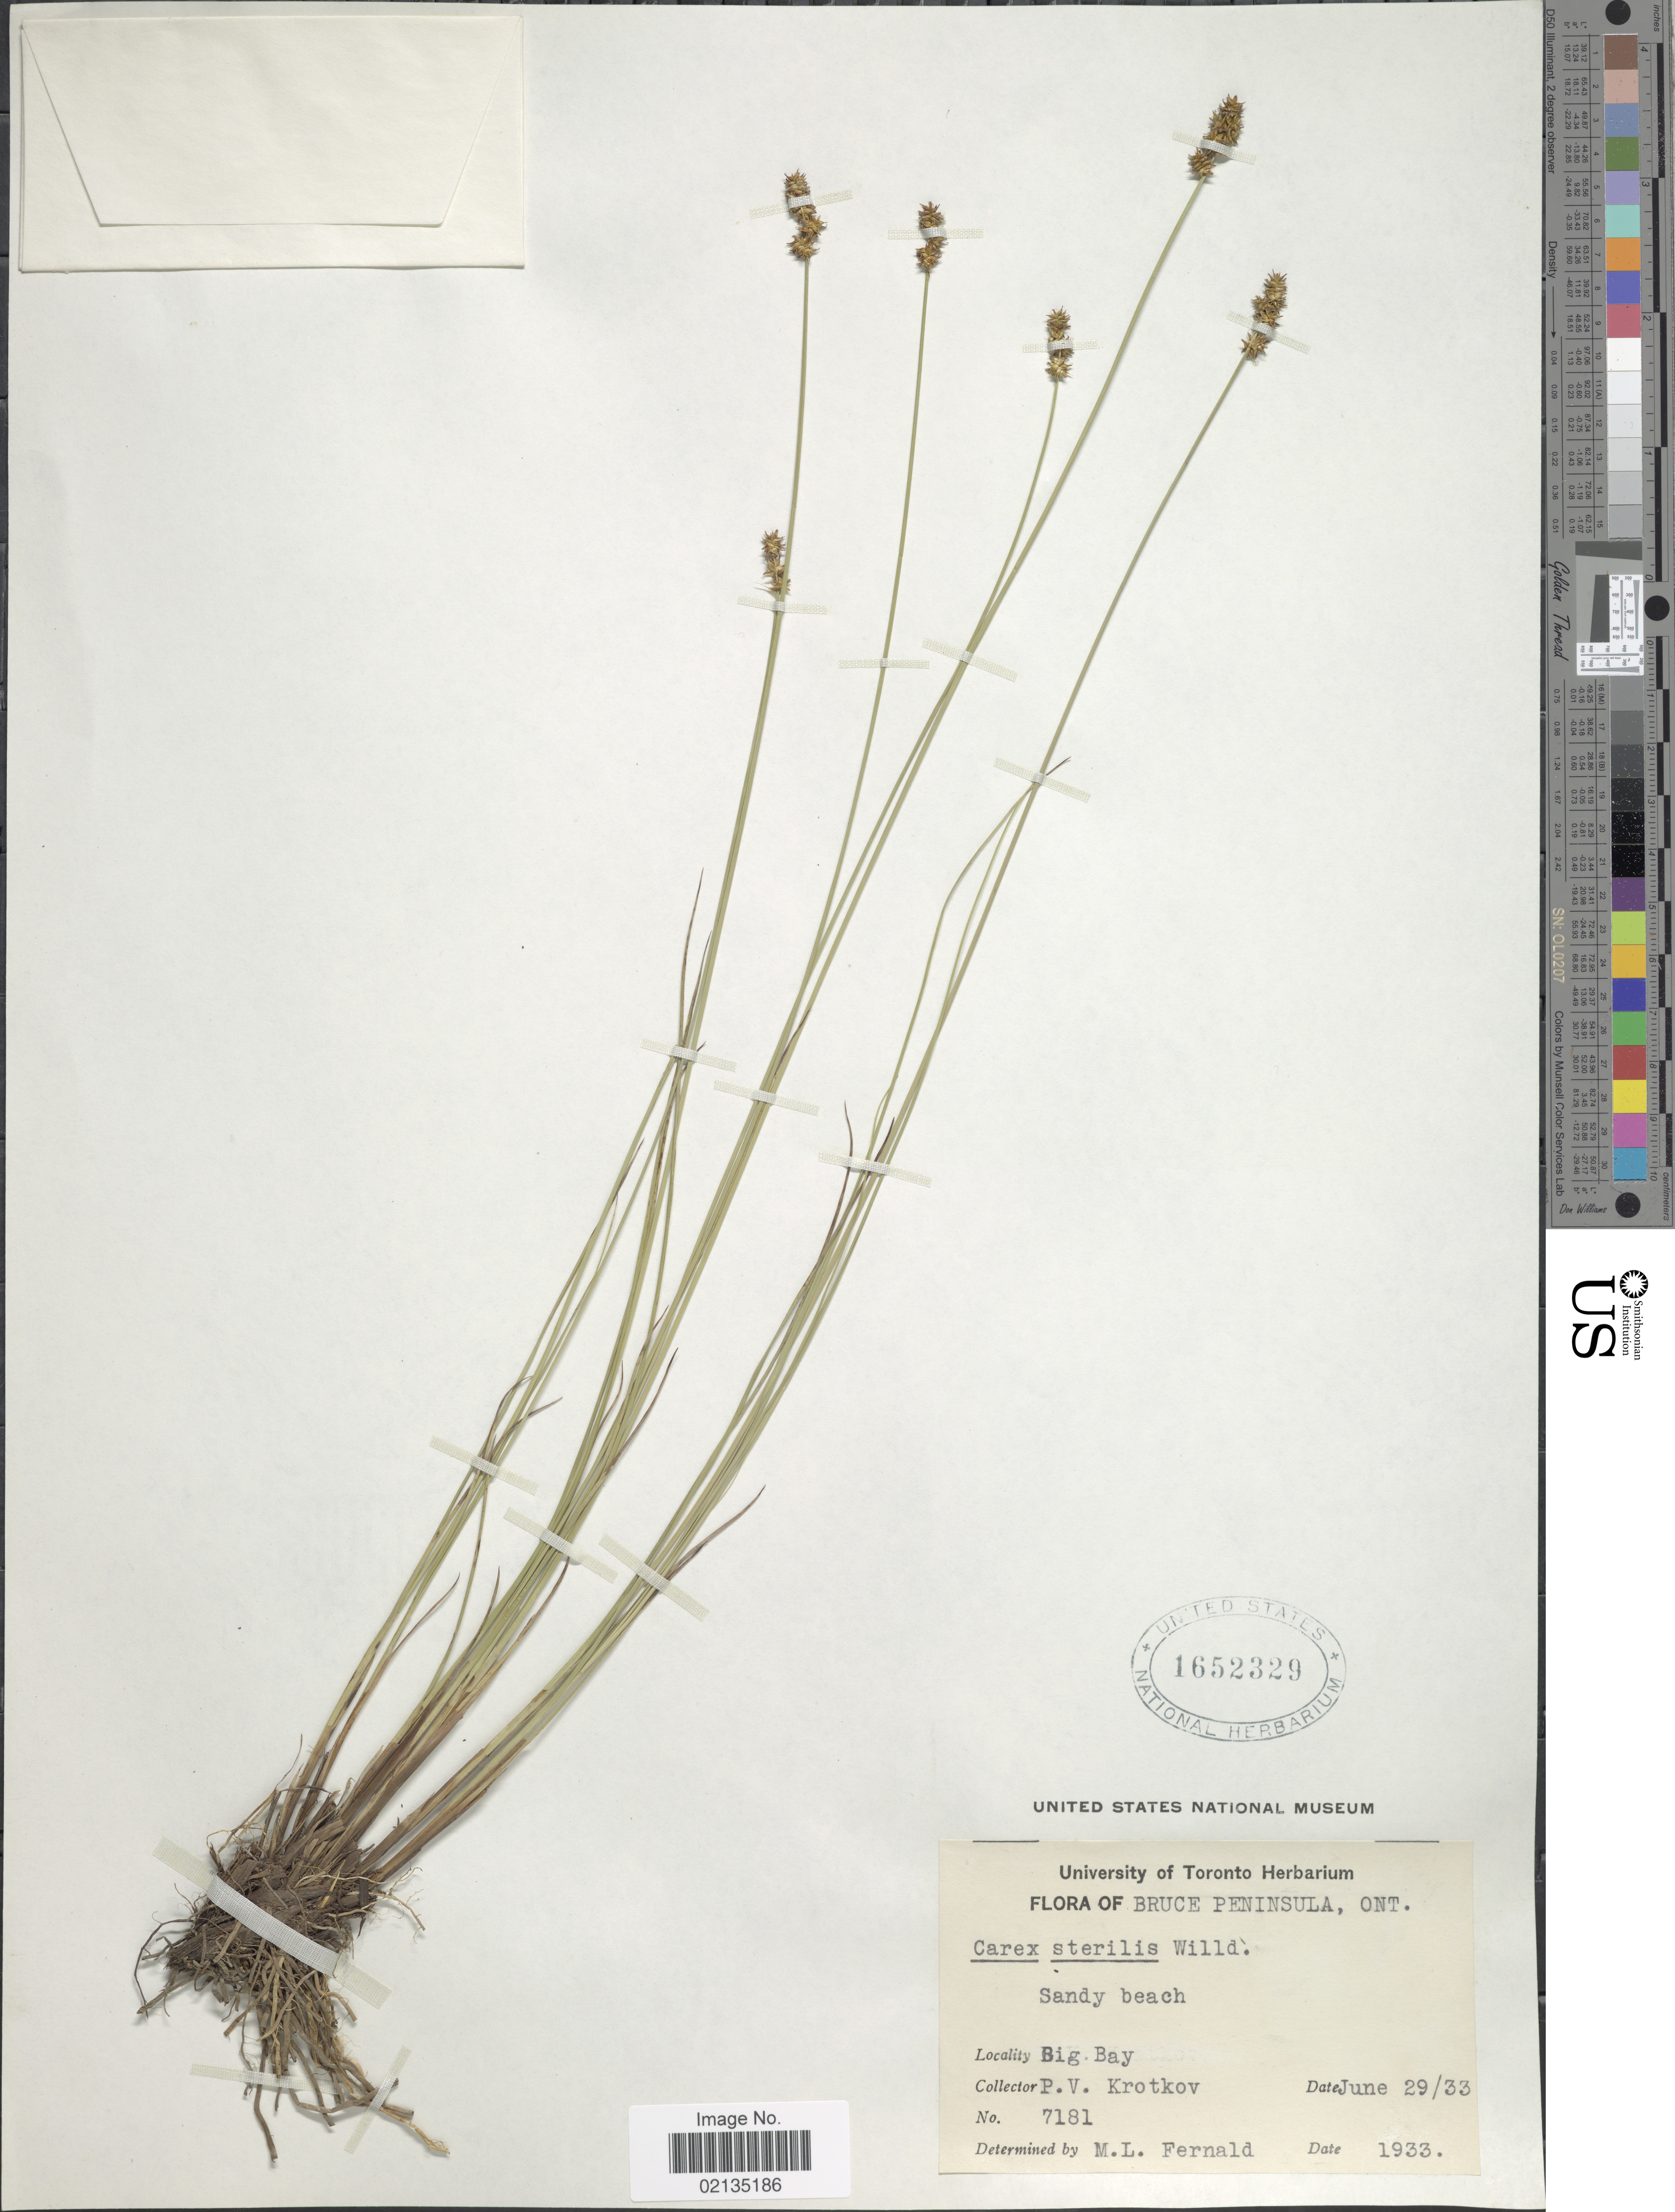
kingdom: Plantae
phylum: Tracheophyta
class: Liliopsida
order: Poales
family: Cyperaceae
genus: Carex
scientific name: Carex sterilis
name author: Willd.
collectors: P. V. Krotkov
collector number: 7181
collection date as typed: Transcribed d/m/y: 29/6/33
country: Canada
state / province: Ontario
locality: Bruce Peninsula, Ont. Big Bay.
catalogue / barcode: US 1652329